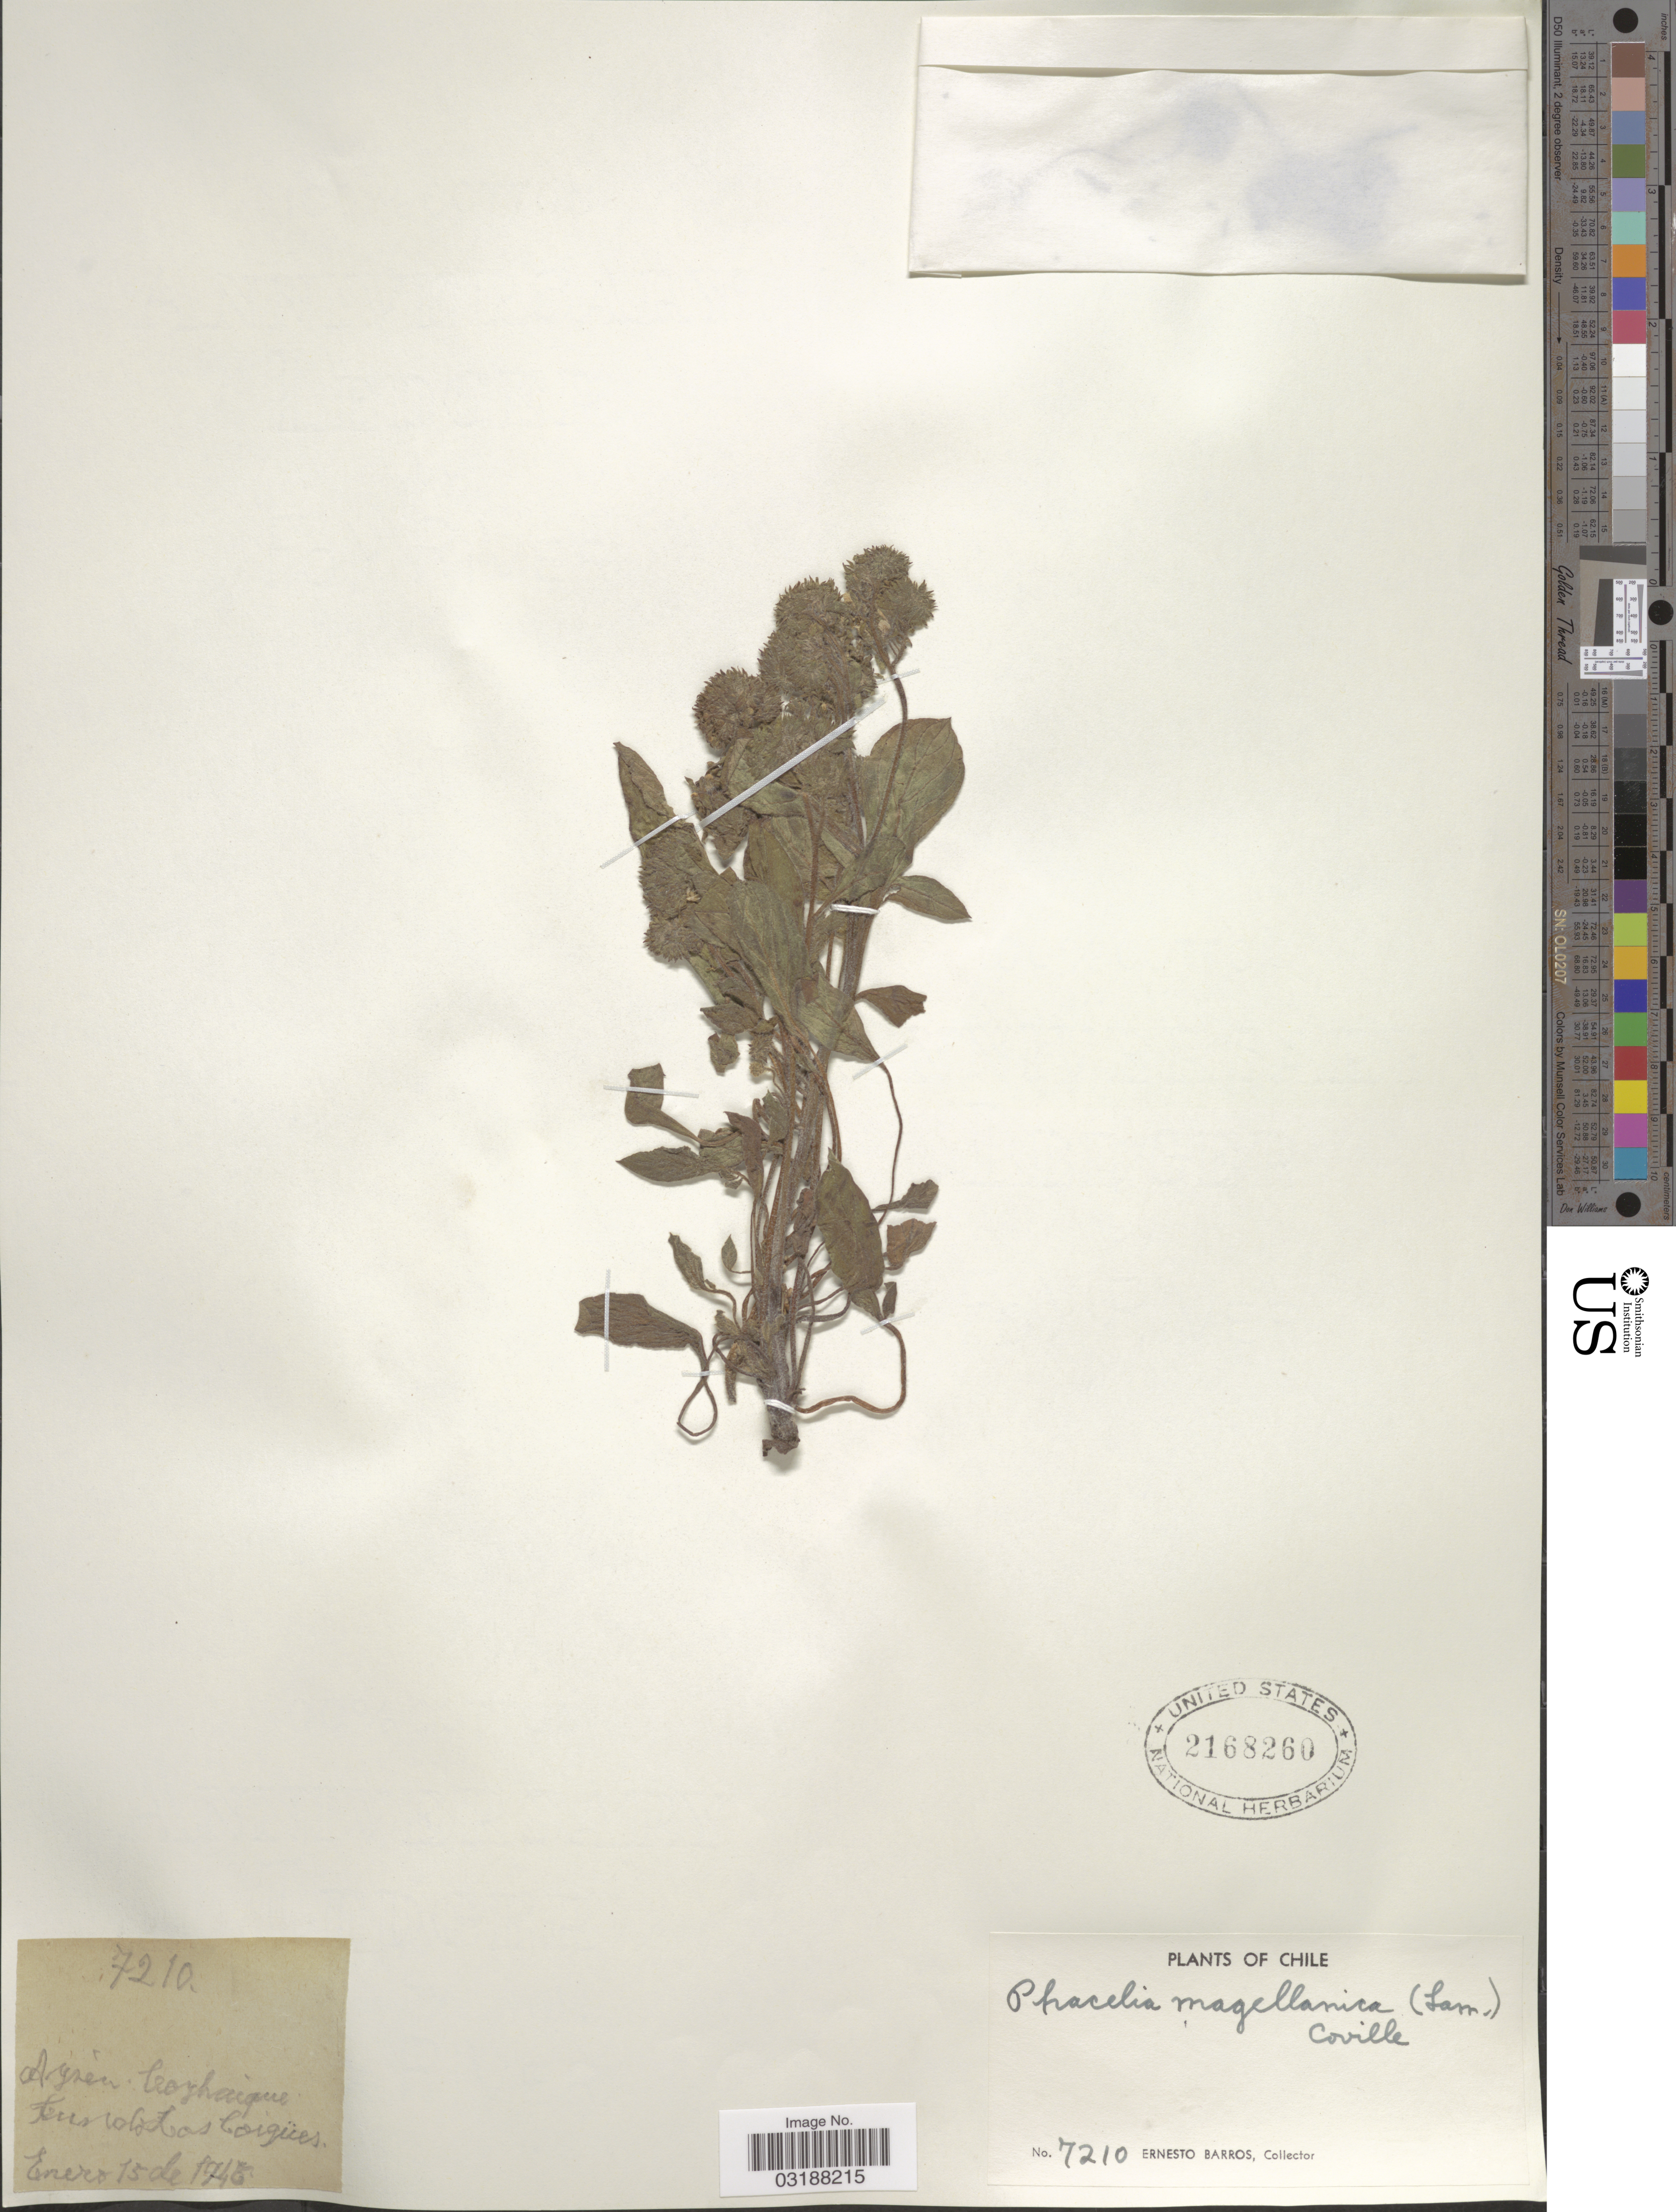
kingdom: Plantae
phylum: Tracheophyta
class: Magnoliopsida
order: Boraginales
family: Hydrophyllaceae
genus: Phacelia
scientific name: Phacelia magellanica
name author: (Lam.) Coville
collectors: E. Barros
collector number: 7210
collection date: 1946-01-15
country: Chile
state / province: Aisén (XI)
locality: Aysen, Coyhaique, Fundo Los Coligües.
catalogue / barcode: US 2168260